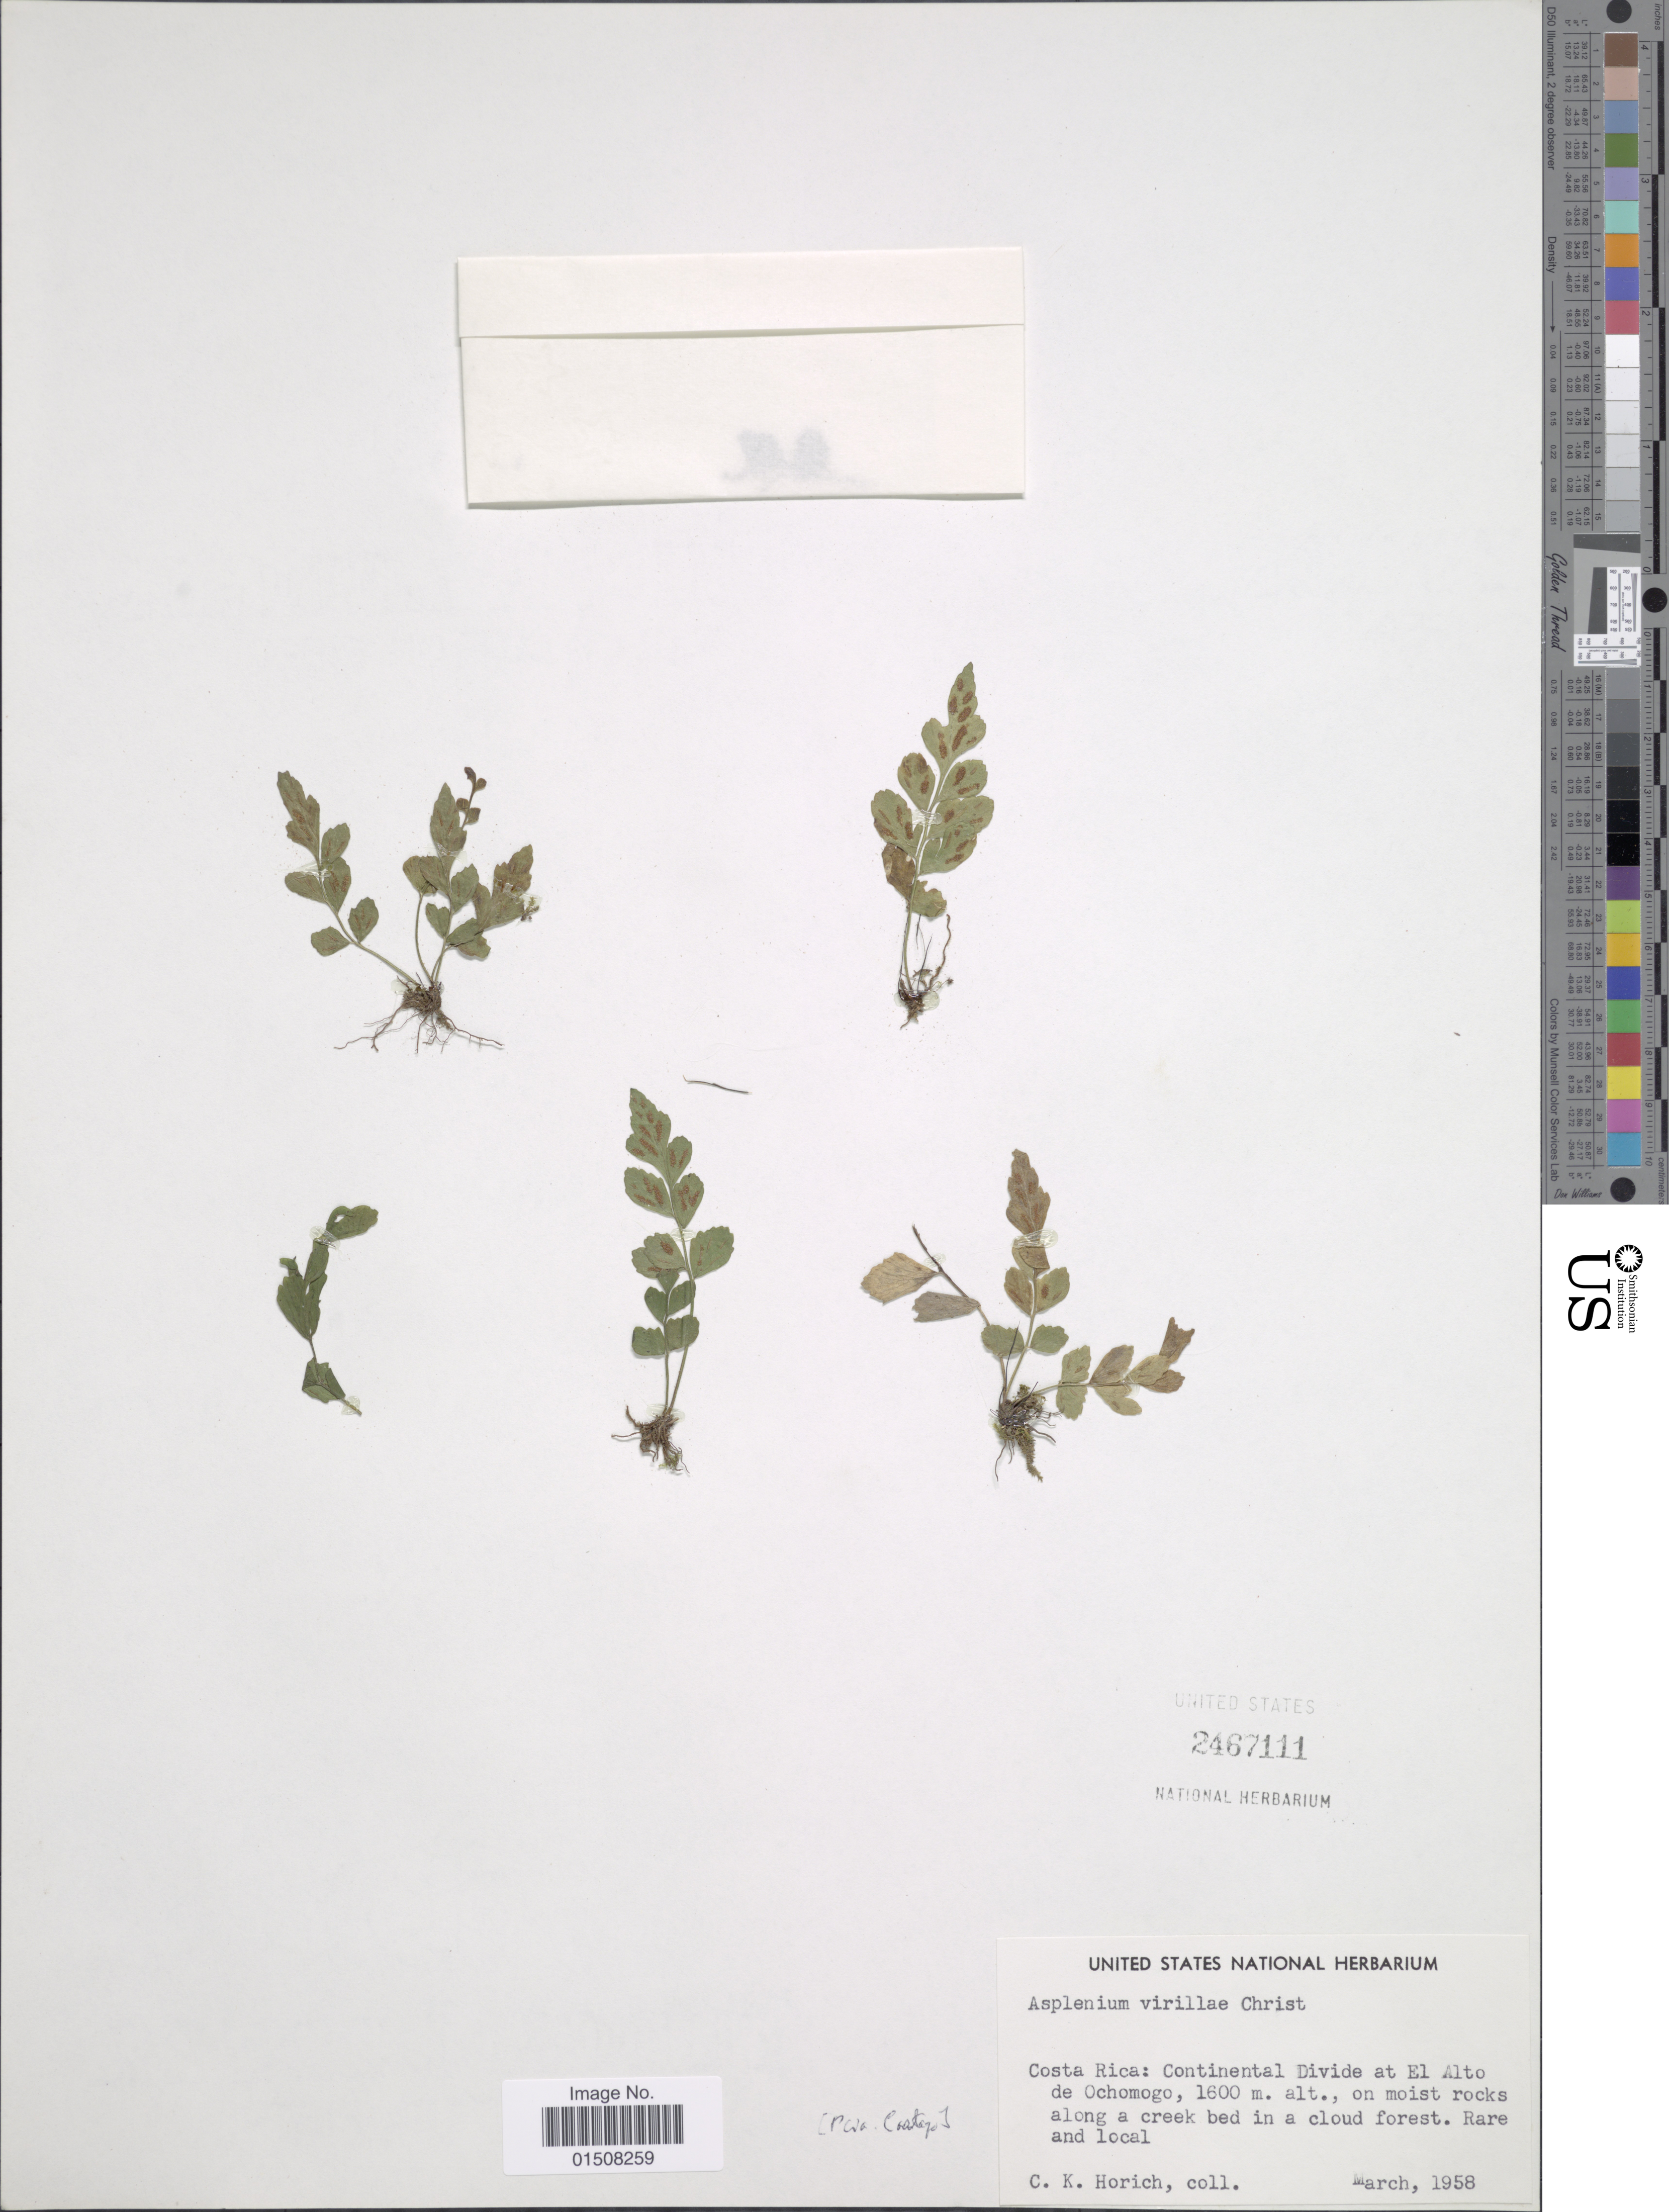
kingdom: Plantae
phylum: Tracheophyta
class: Polypodiopsida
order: Polypodiales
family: Aspleniaceae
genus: Asplenium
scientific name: Asplenium virillae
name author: Christ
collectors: C. K. Horich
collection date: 1958-03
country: Costa Rica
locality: Continental Divide at El Alto de Ochomogo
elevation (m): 1600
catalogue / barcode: US 2467111